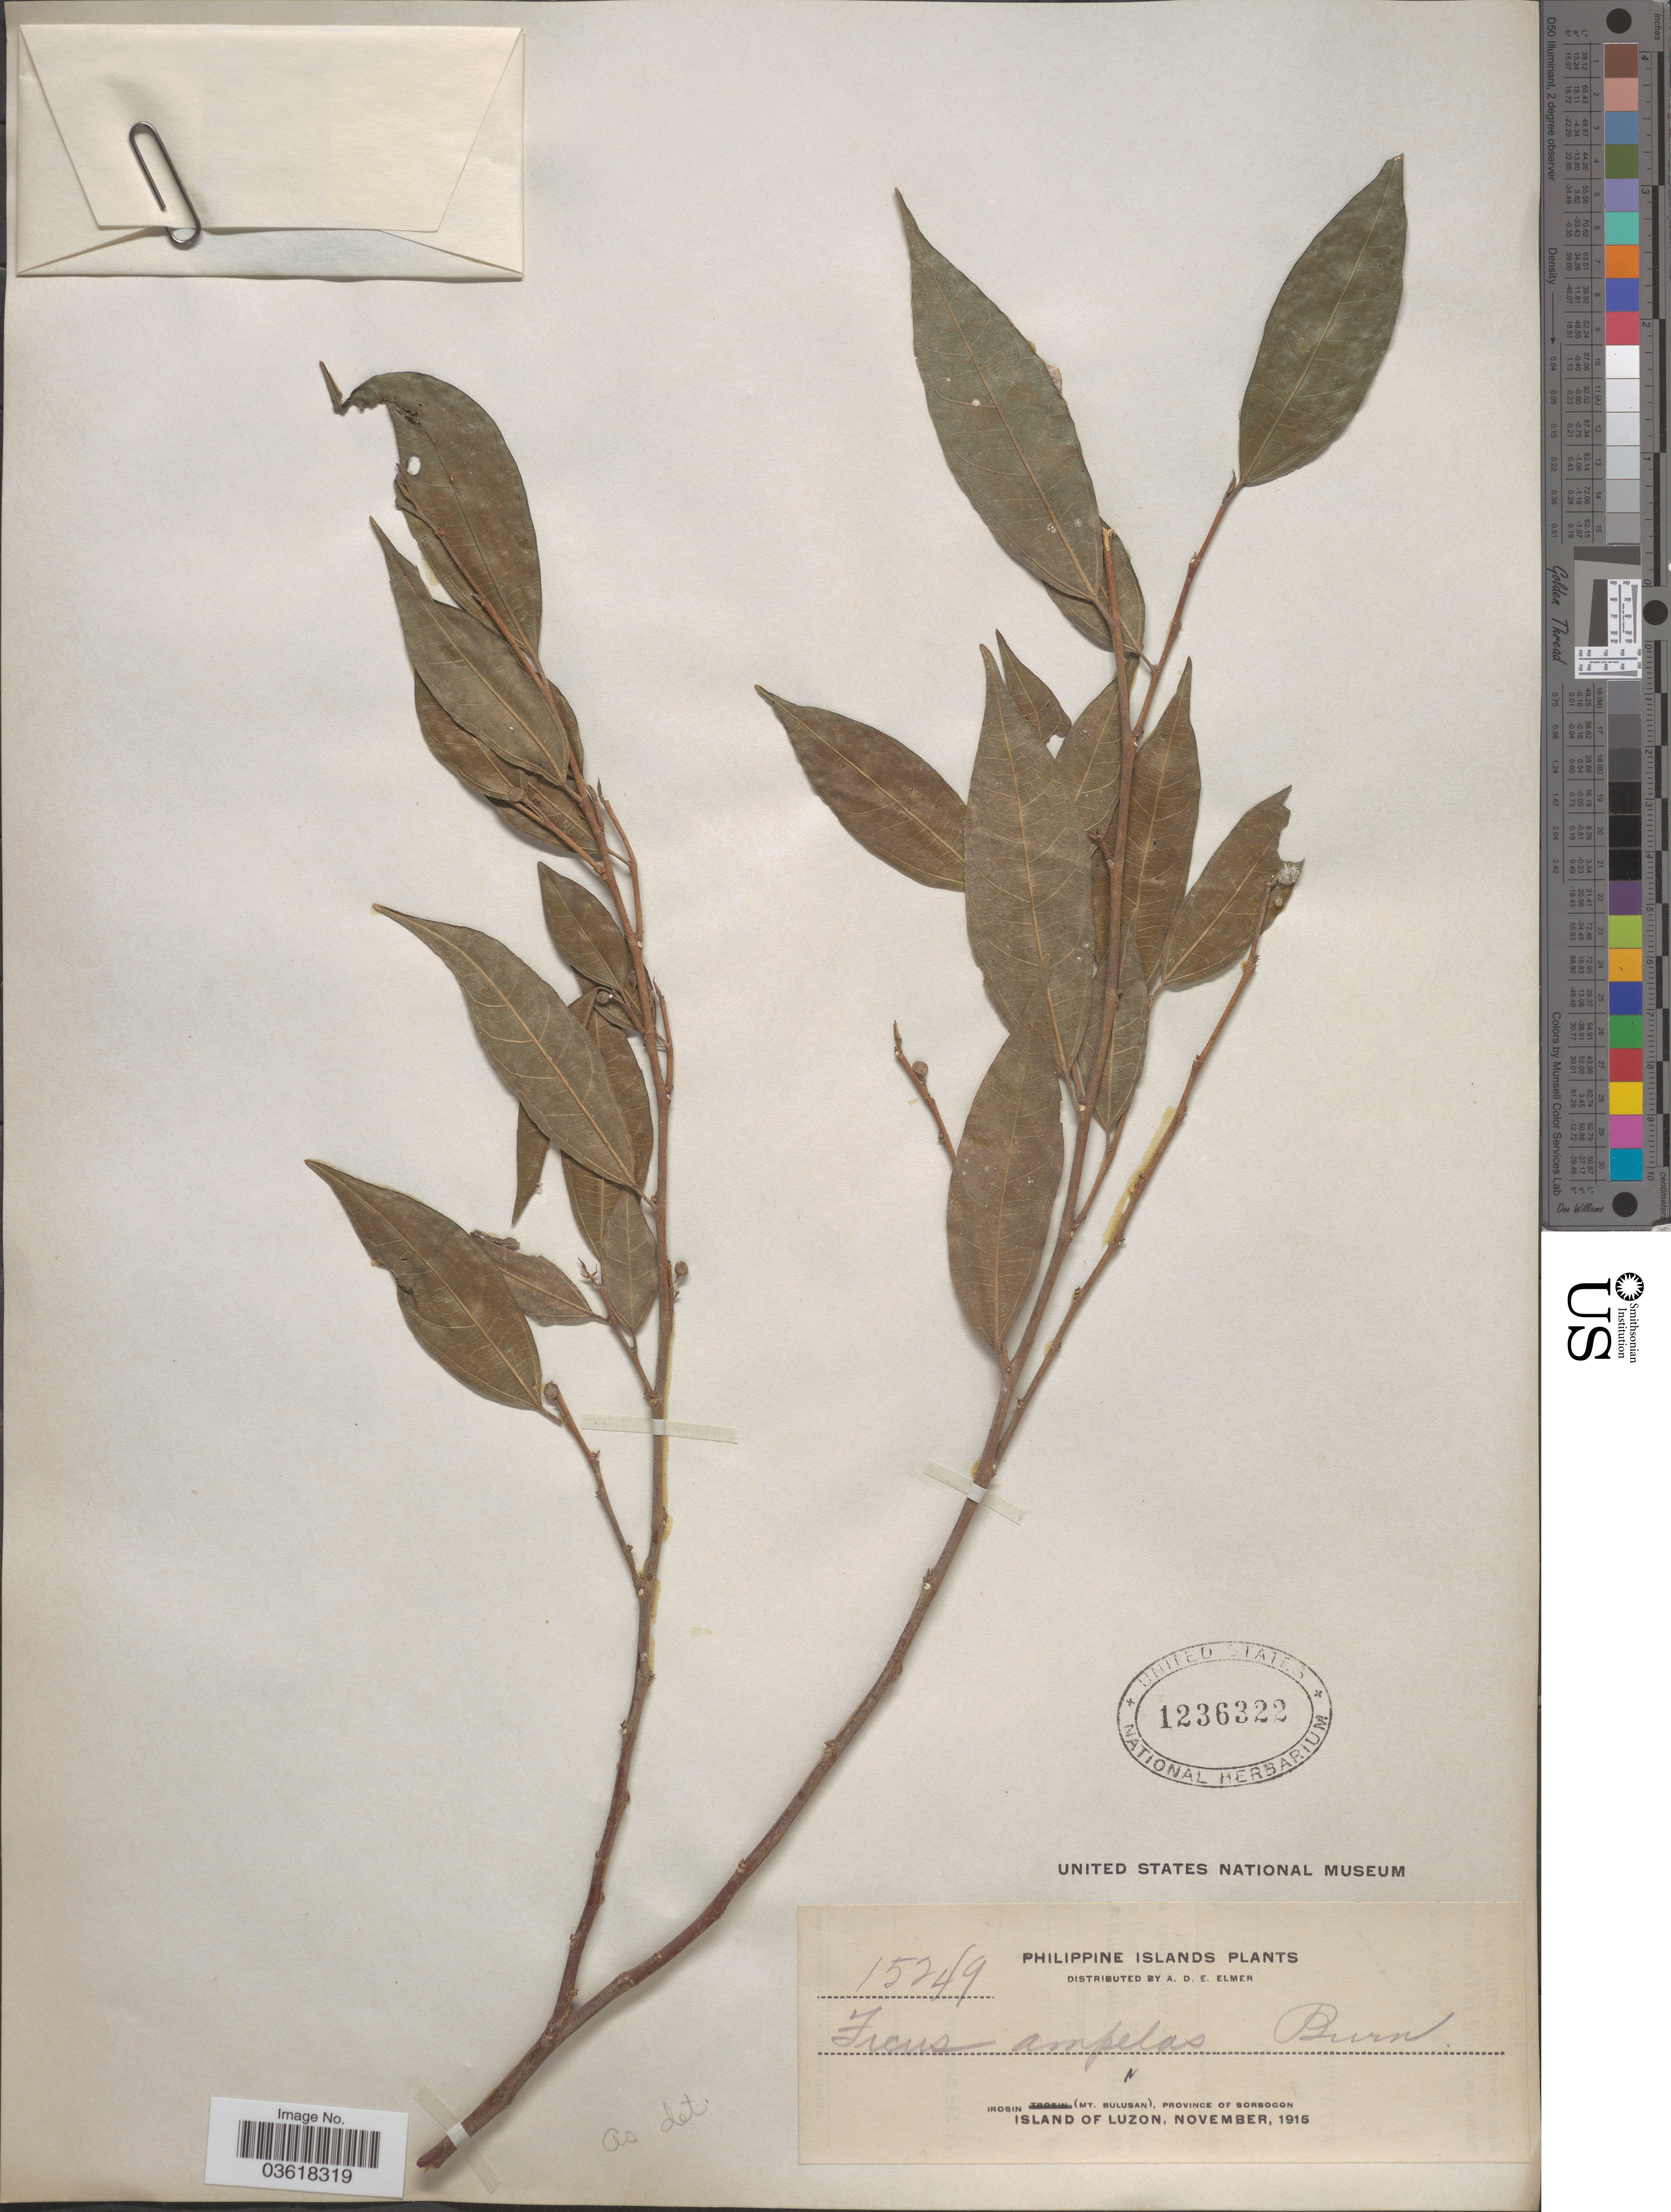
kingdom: Plantae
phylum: Tracheophyta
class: Magnoliopsida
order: Rosales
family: Moraceae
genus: Ficus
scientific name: Ficus ampelos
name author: Burm. f.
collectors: A. D. E. Elmer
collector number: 15249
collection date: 1915-11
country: Philippines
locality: Irosin (Mt. Bulusan), Province of Sorsogon. Island of Luzon.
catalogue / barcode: US 1236322